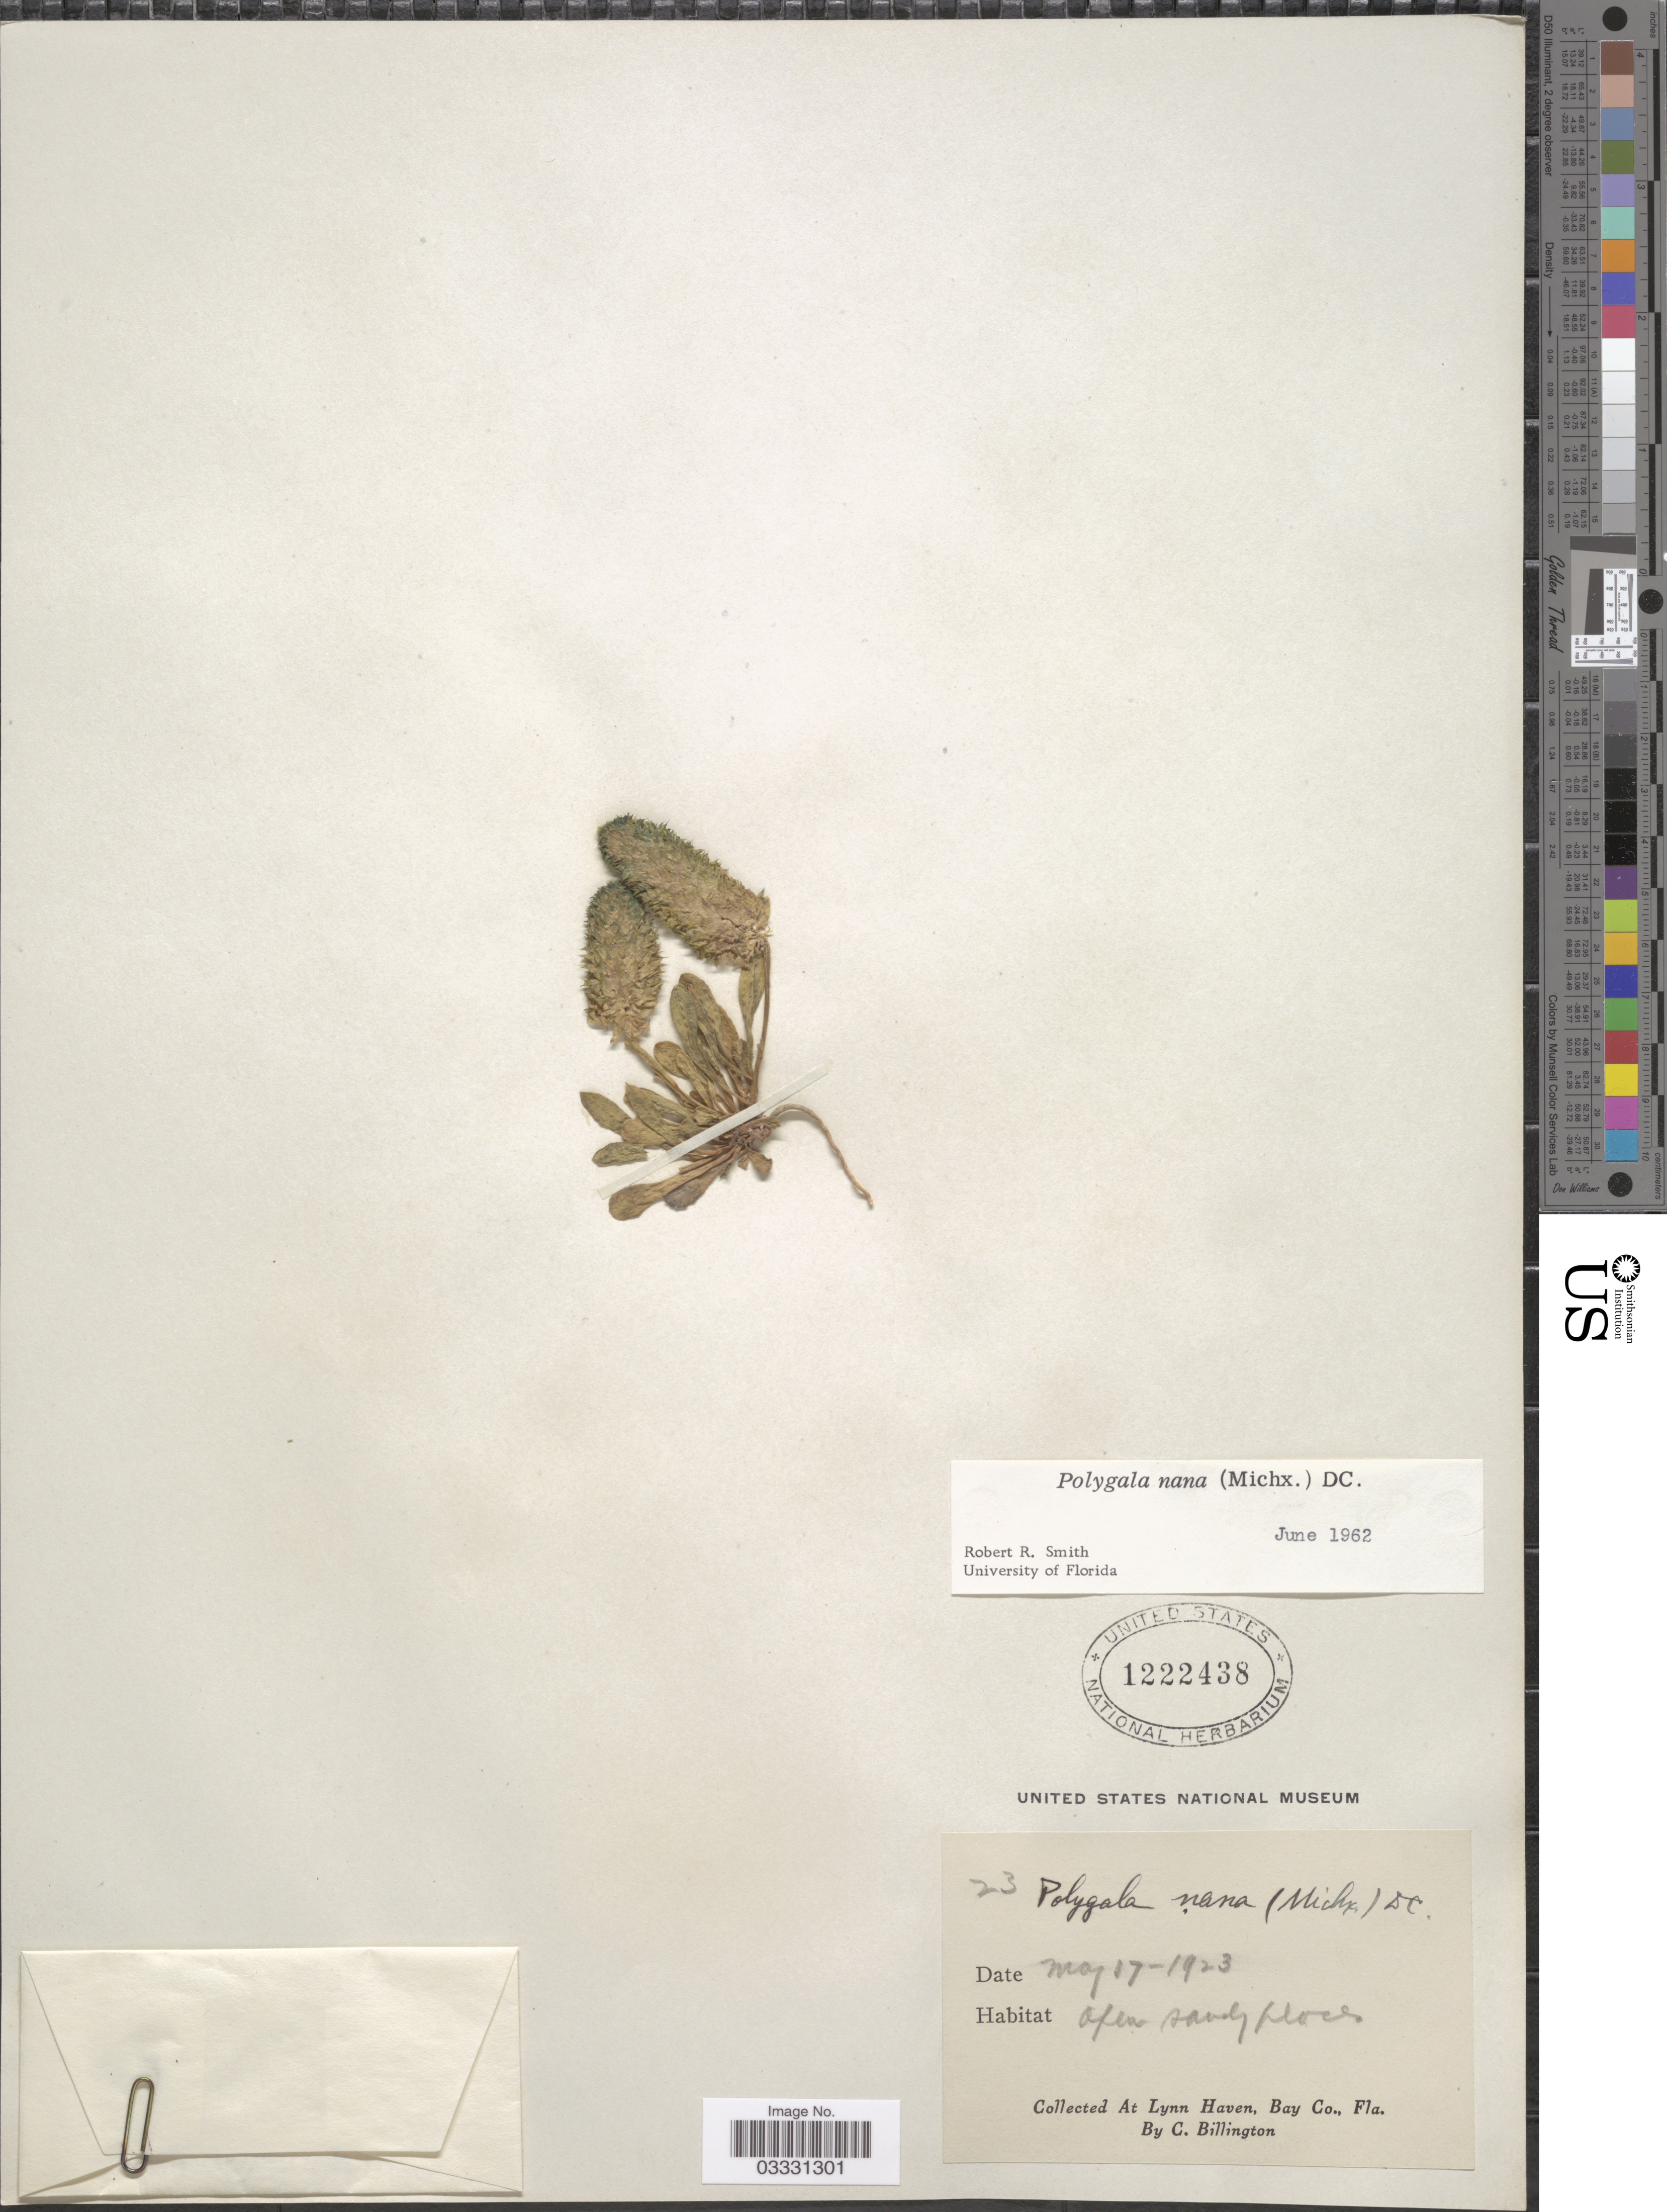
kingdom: Plantae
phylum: Tracheophyta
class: Magnoliopsida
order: Fabales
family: Polygalaceae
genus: Polygala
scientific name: Polygala nana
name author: (Michx.) DC.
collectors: C. Billington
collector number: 23*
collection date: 1923-05-17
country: United States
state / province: Florida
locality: At Lynn Haven, Bay Co.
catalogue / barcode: US 1222438